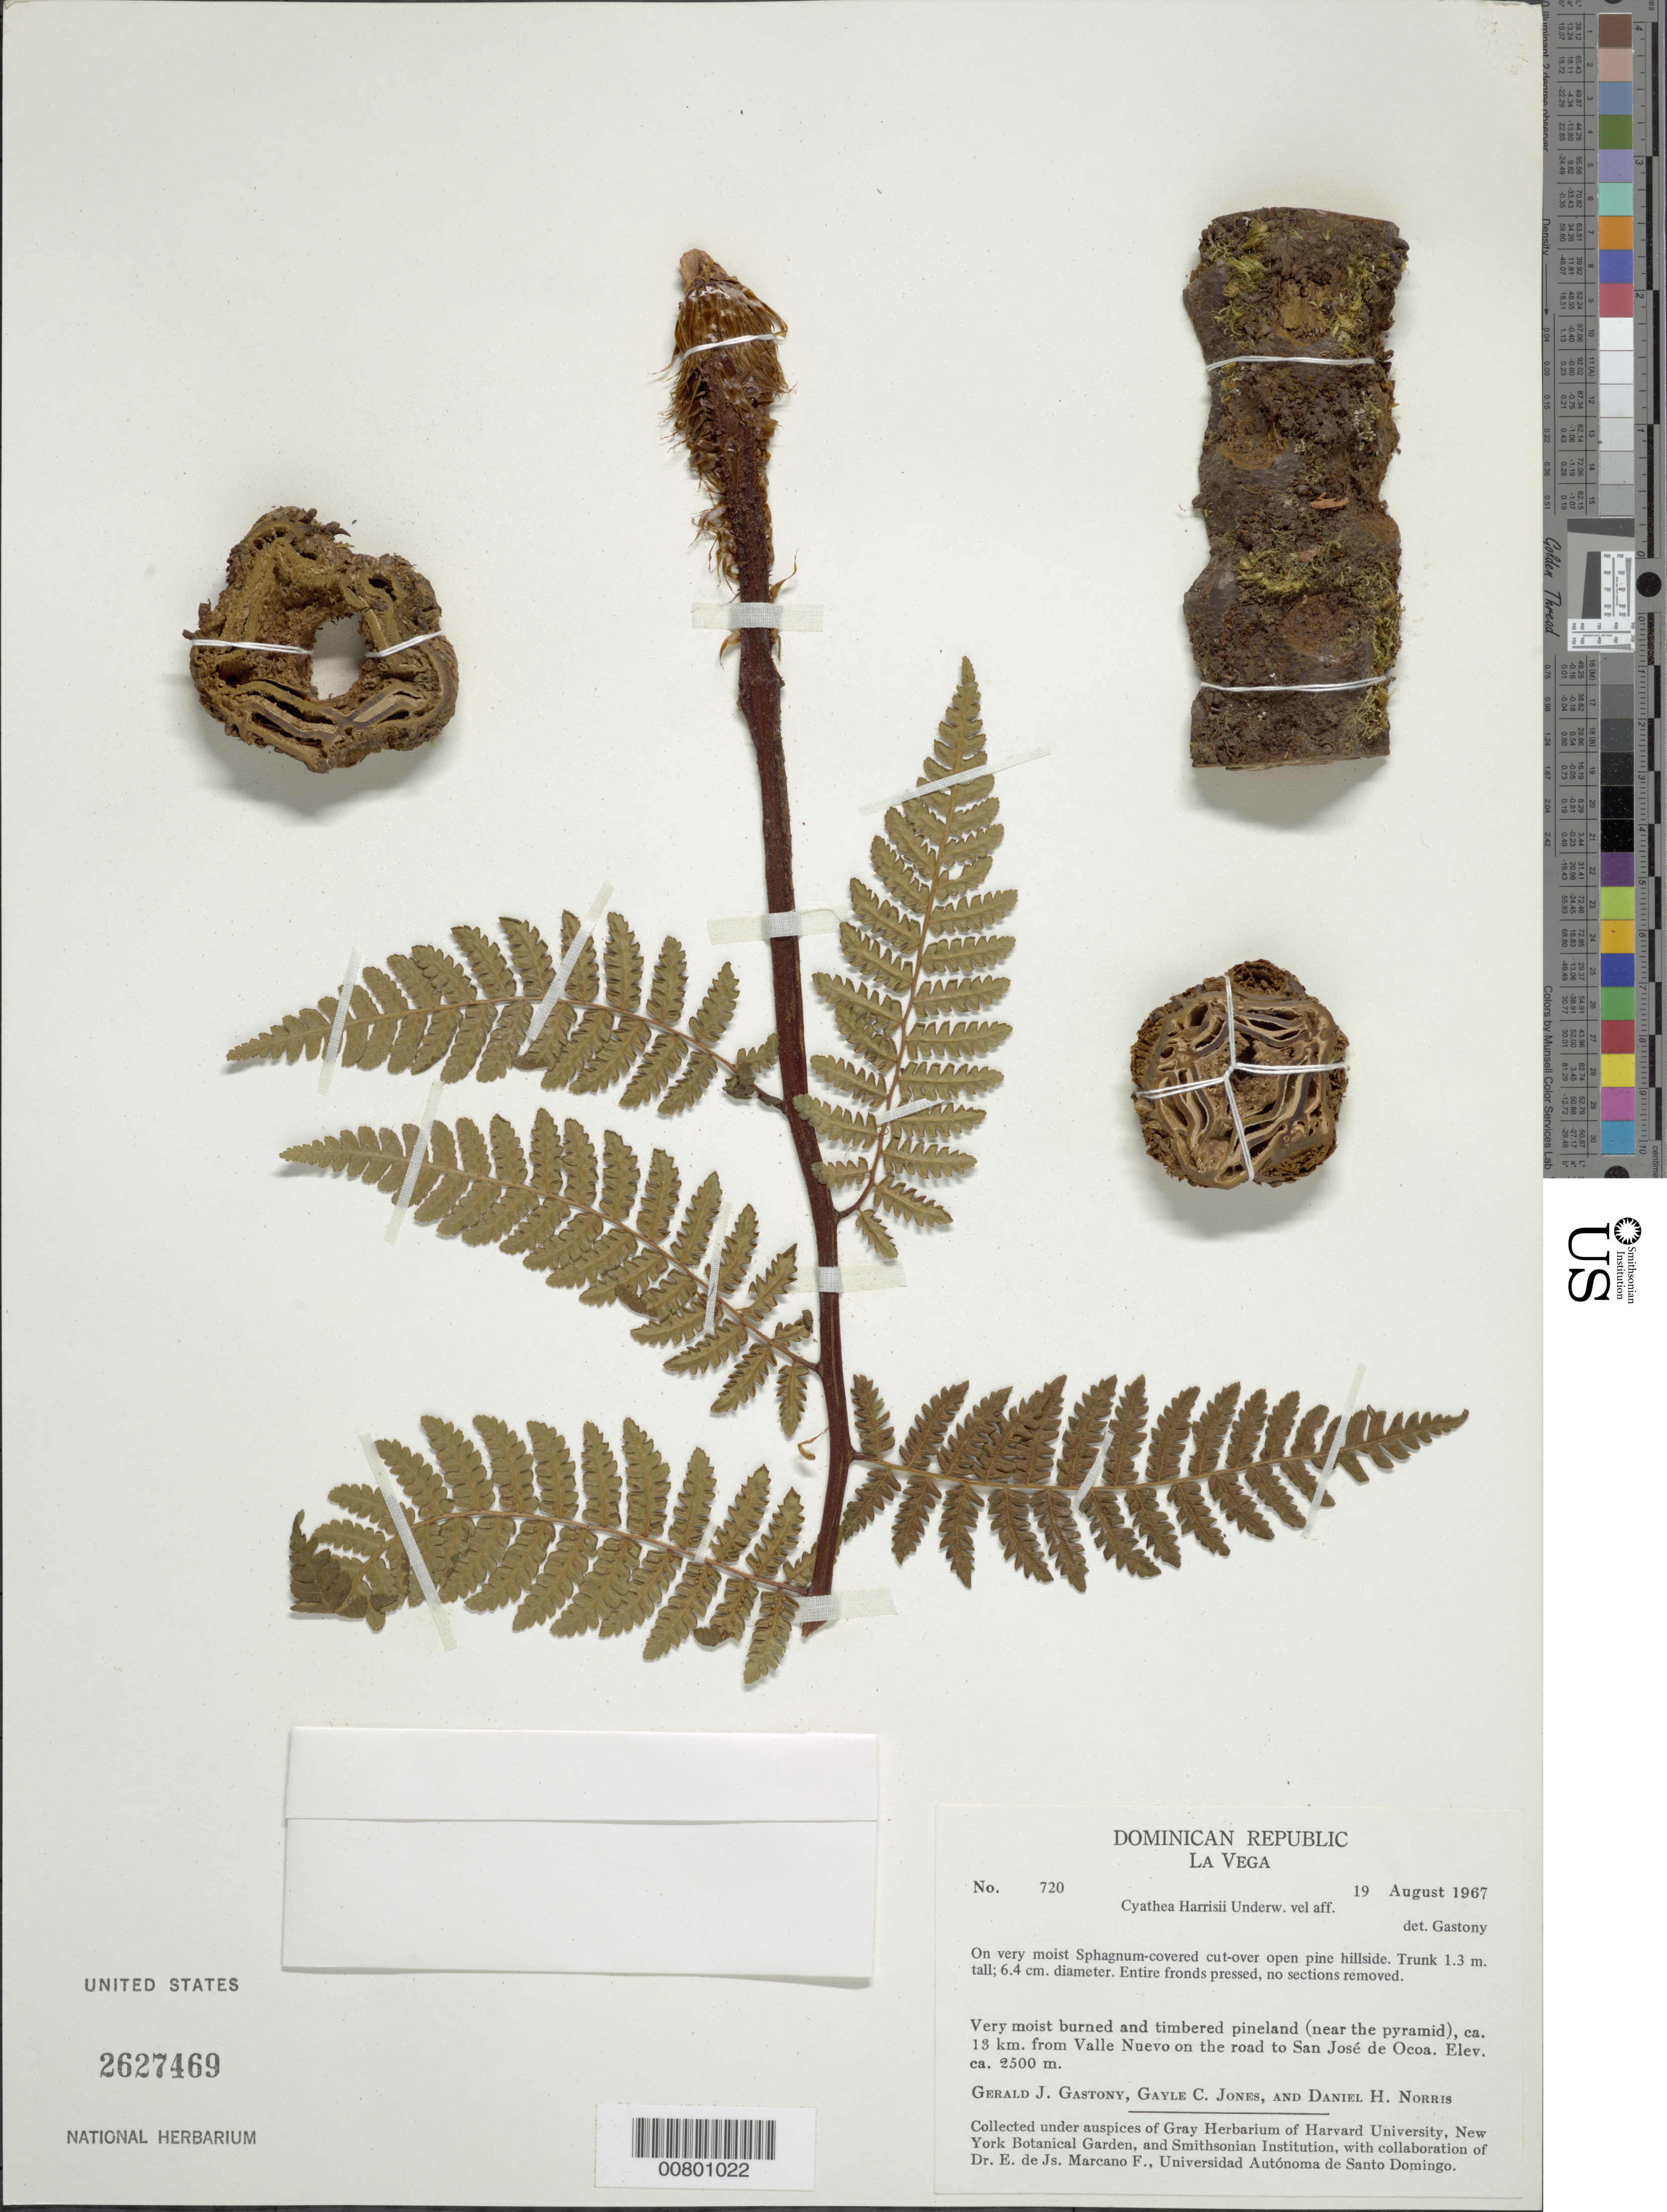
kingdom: Plantae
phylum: Tracheophyta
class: Polypodiopsida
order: Cyatheales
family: Cyatheaceae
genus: Cyathea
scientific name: Cyathea harrisii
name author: Maxon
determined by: Gastony, Gerald J.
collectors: G. Gastony, G. C. Jones & D. H. Norris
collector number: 720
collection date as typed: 19 Aug 1967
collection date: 1967-08-19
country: Dominican Republic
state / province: La Vega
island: Hispaniola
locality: Valle Nuevo, 13 km from, on road to San José de Ocoa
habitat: Very moist burned and timbered pineland; on very moist Sphagnum-covered cut-over open pine hillside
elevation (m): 2500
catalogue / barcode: US 2627469